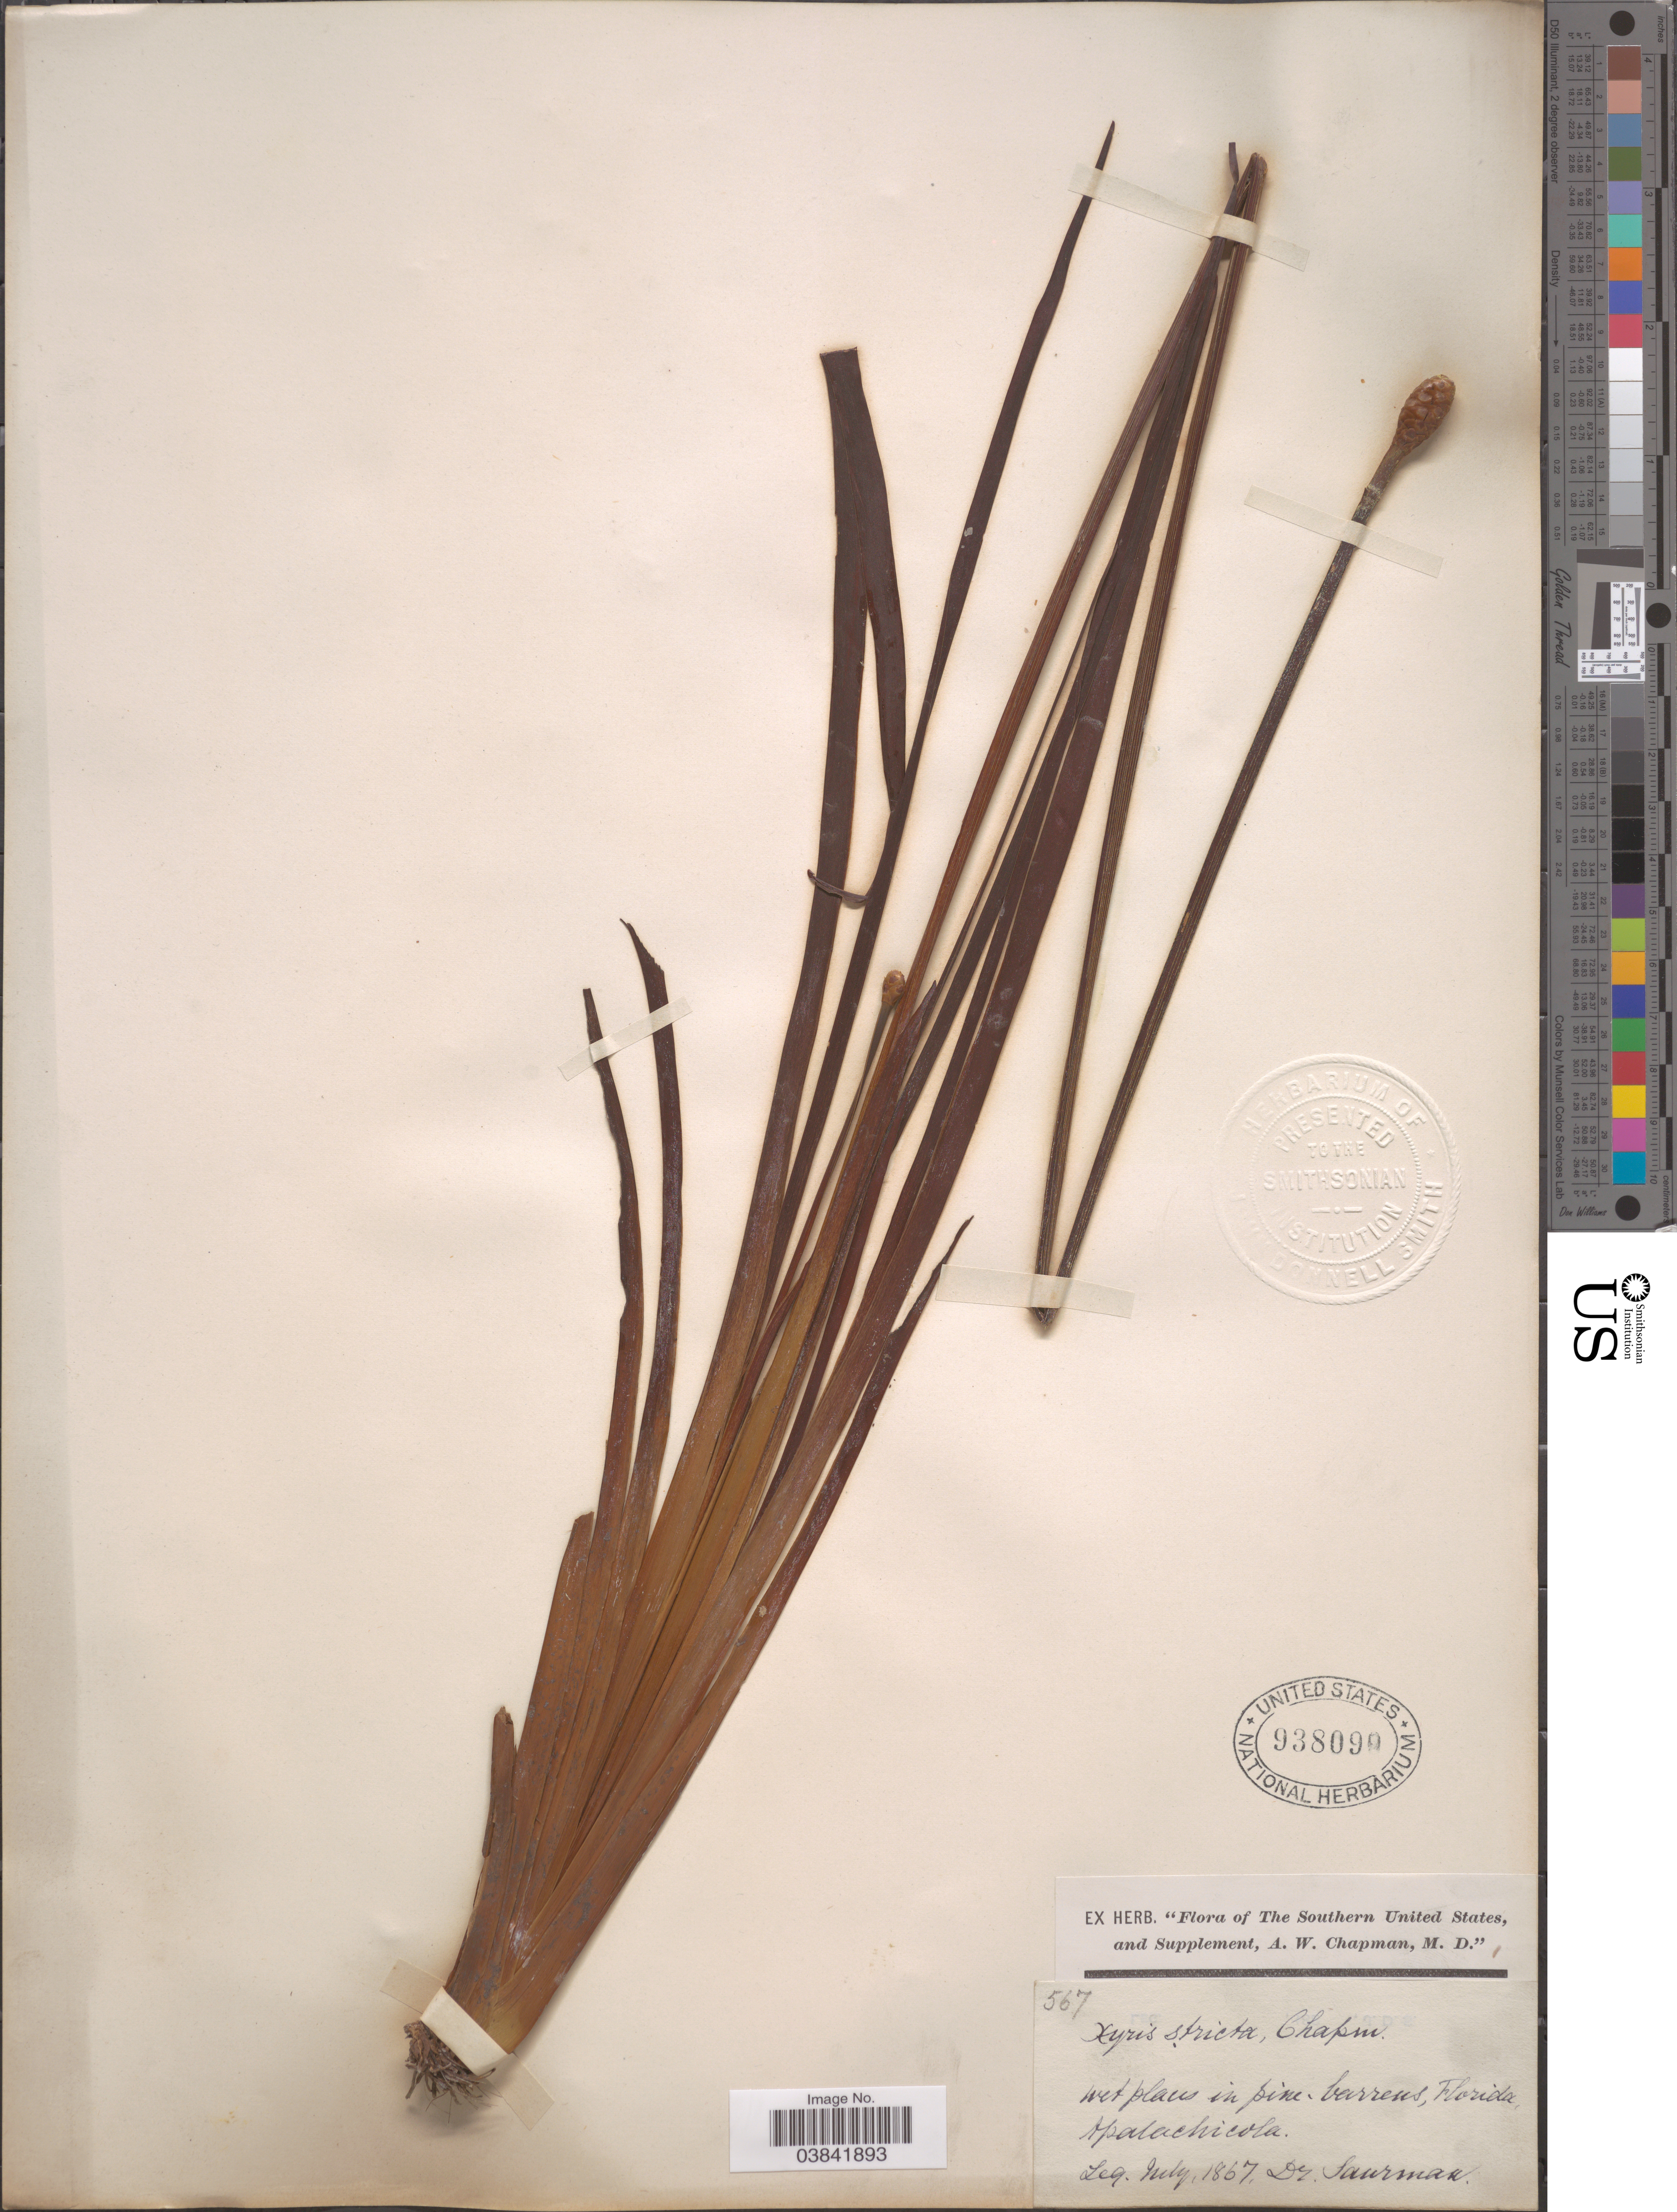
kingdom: Plantae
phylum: Tracheophyta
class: Liliopsida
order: Poales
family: Xyridaceae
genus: Xyris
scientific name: Xyris stricta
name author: Chapm.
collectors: -. Saurman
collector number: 567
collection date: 1867-07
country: United States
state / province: Florida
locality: Southern United States. wet places in pine barrens, Apalachicola.